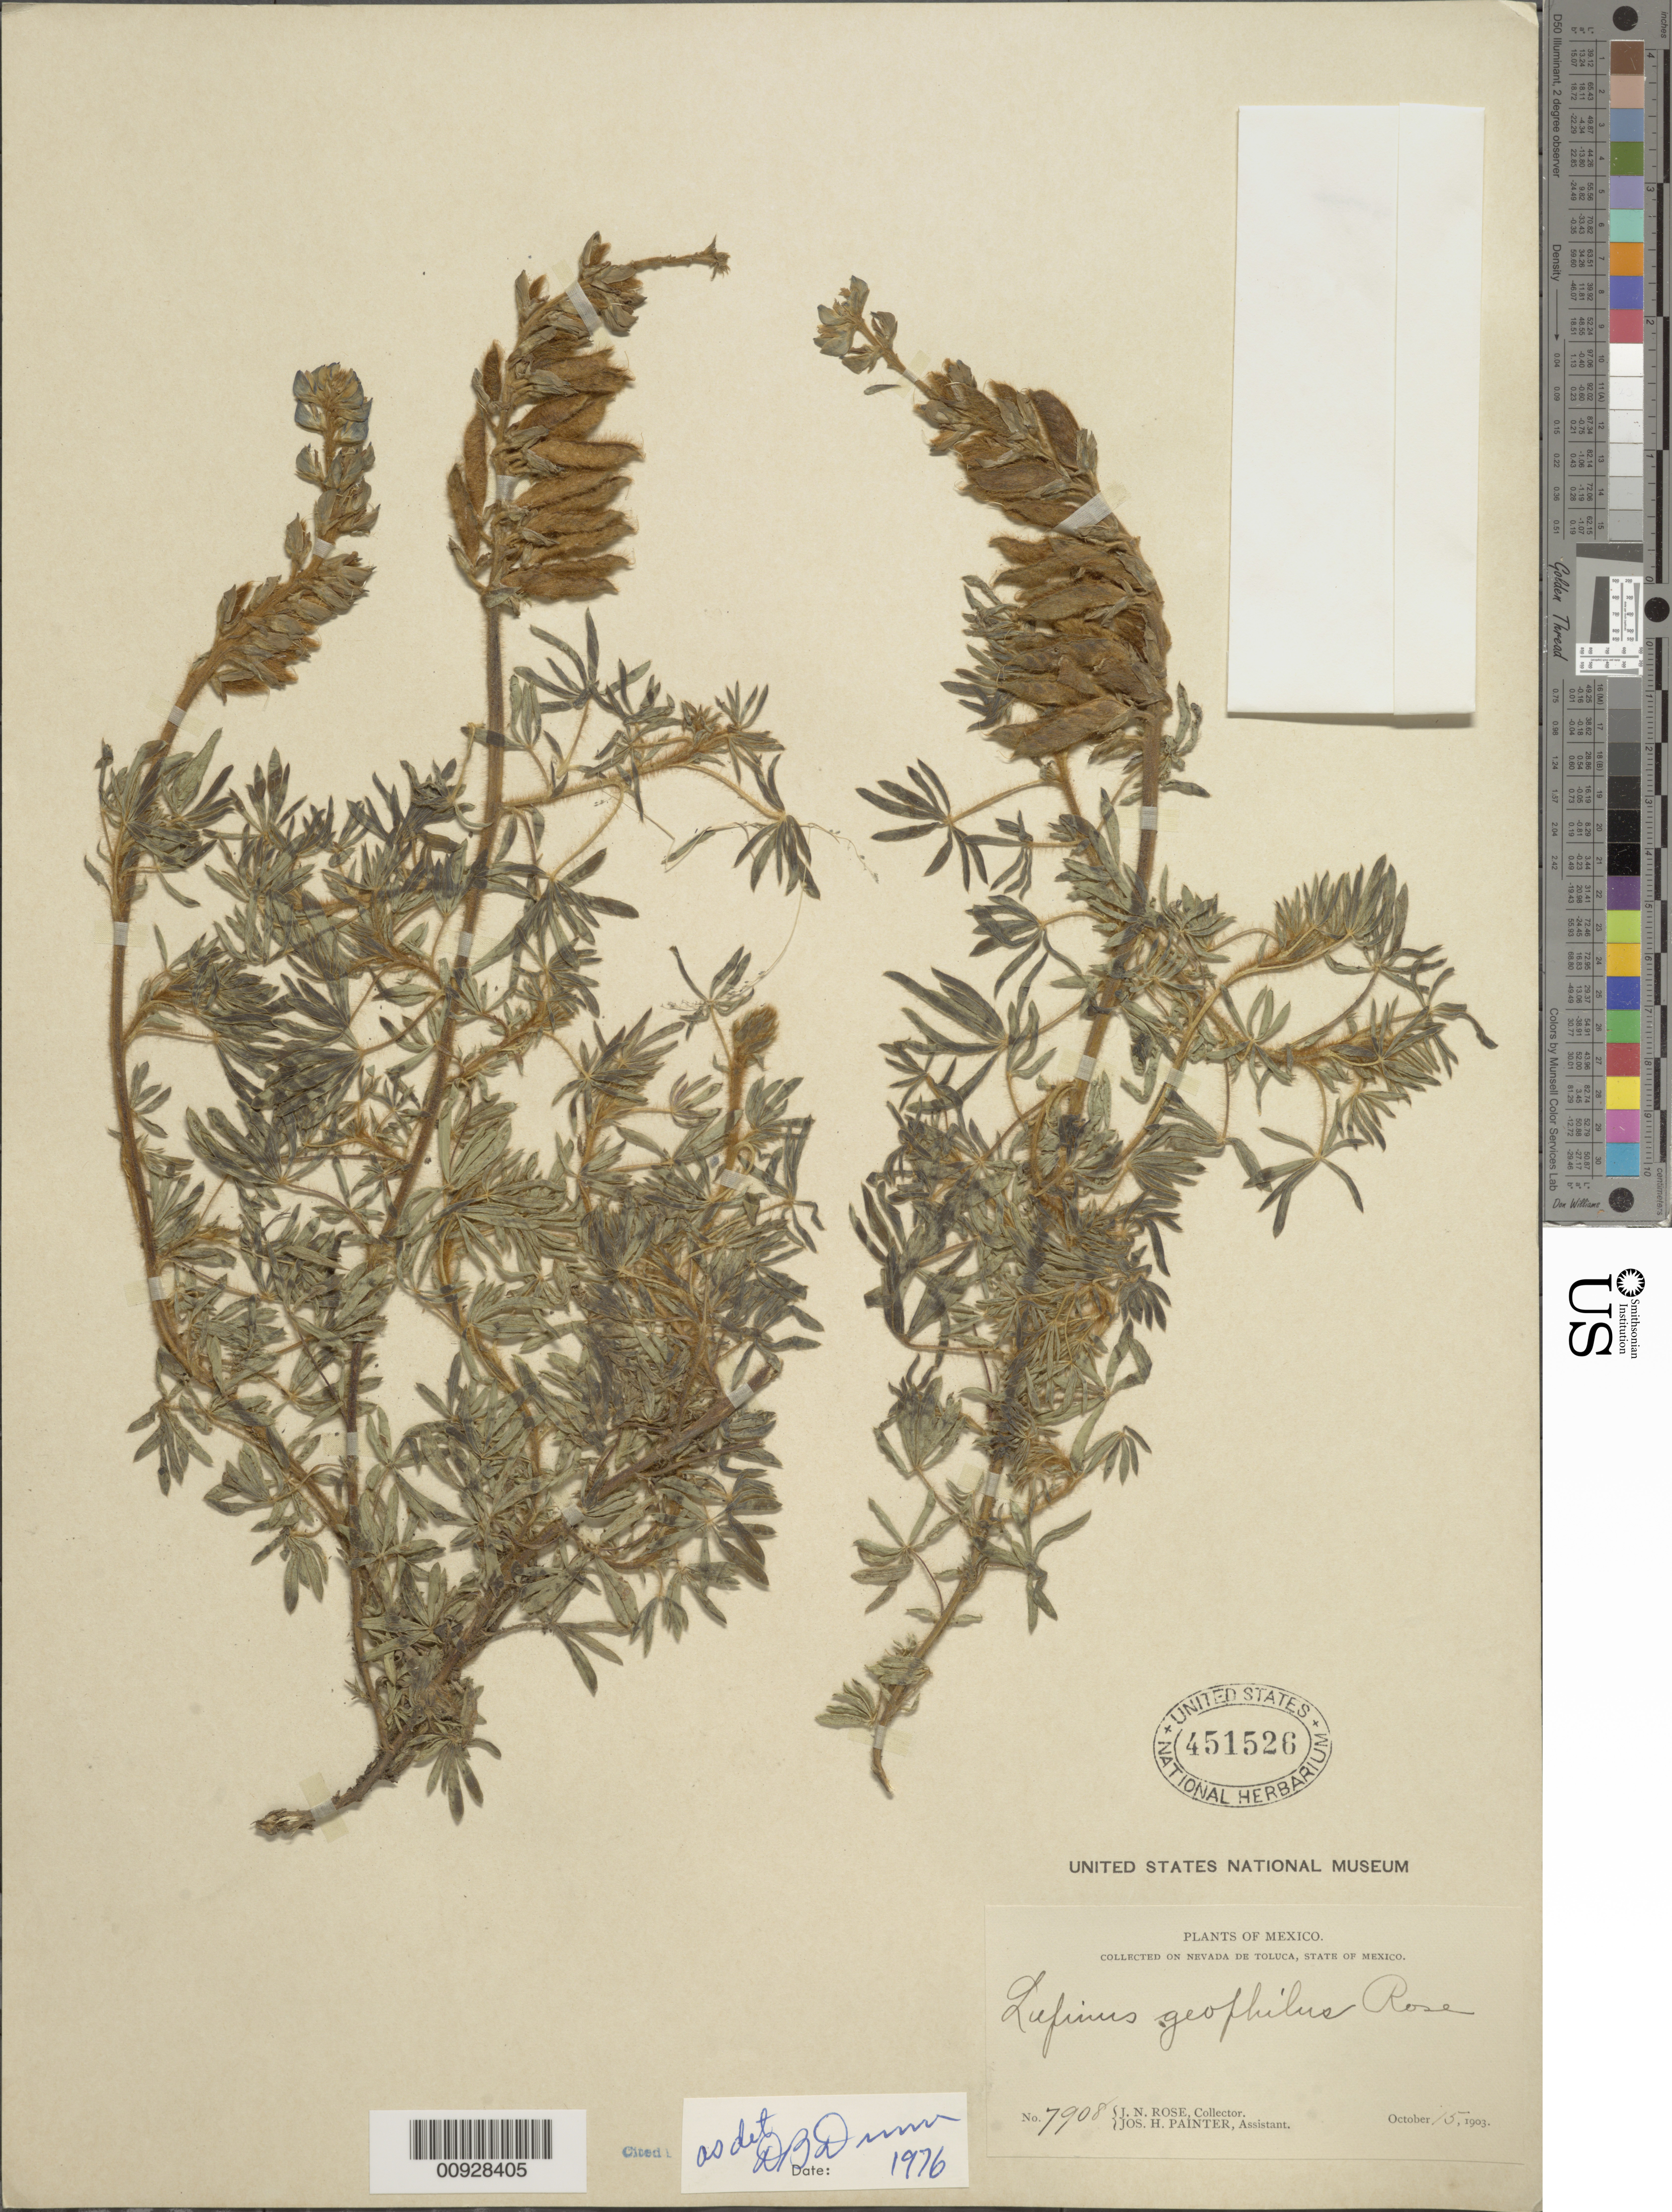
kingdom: Plantae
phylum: Tracheophyta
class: Magnoliopsida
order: Fabales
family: Fabaceae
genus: Lupinus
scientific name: Lupinus geophilus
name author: Rose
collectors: J. N. Rose & J. H. Painter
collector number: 7908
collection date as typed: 15 Oct 1903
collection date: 1903-10-15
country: Mexico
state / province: México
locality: On Nevada [sic] de Toluca, State of Mexico.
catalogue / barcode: US 451526